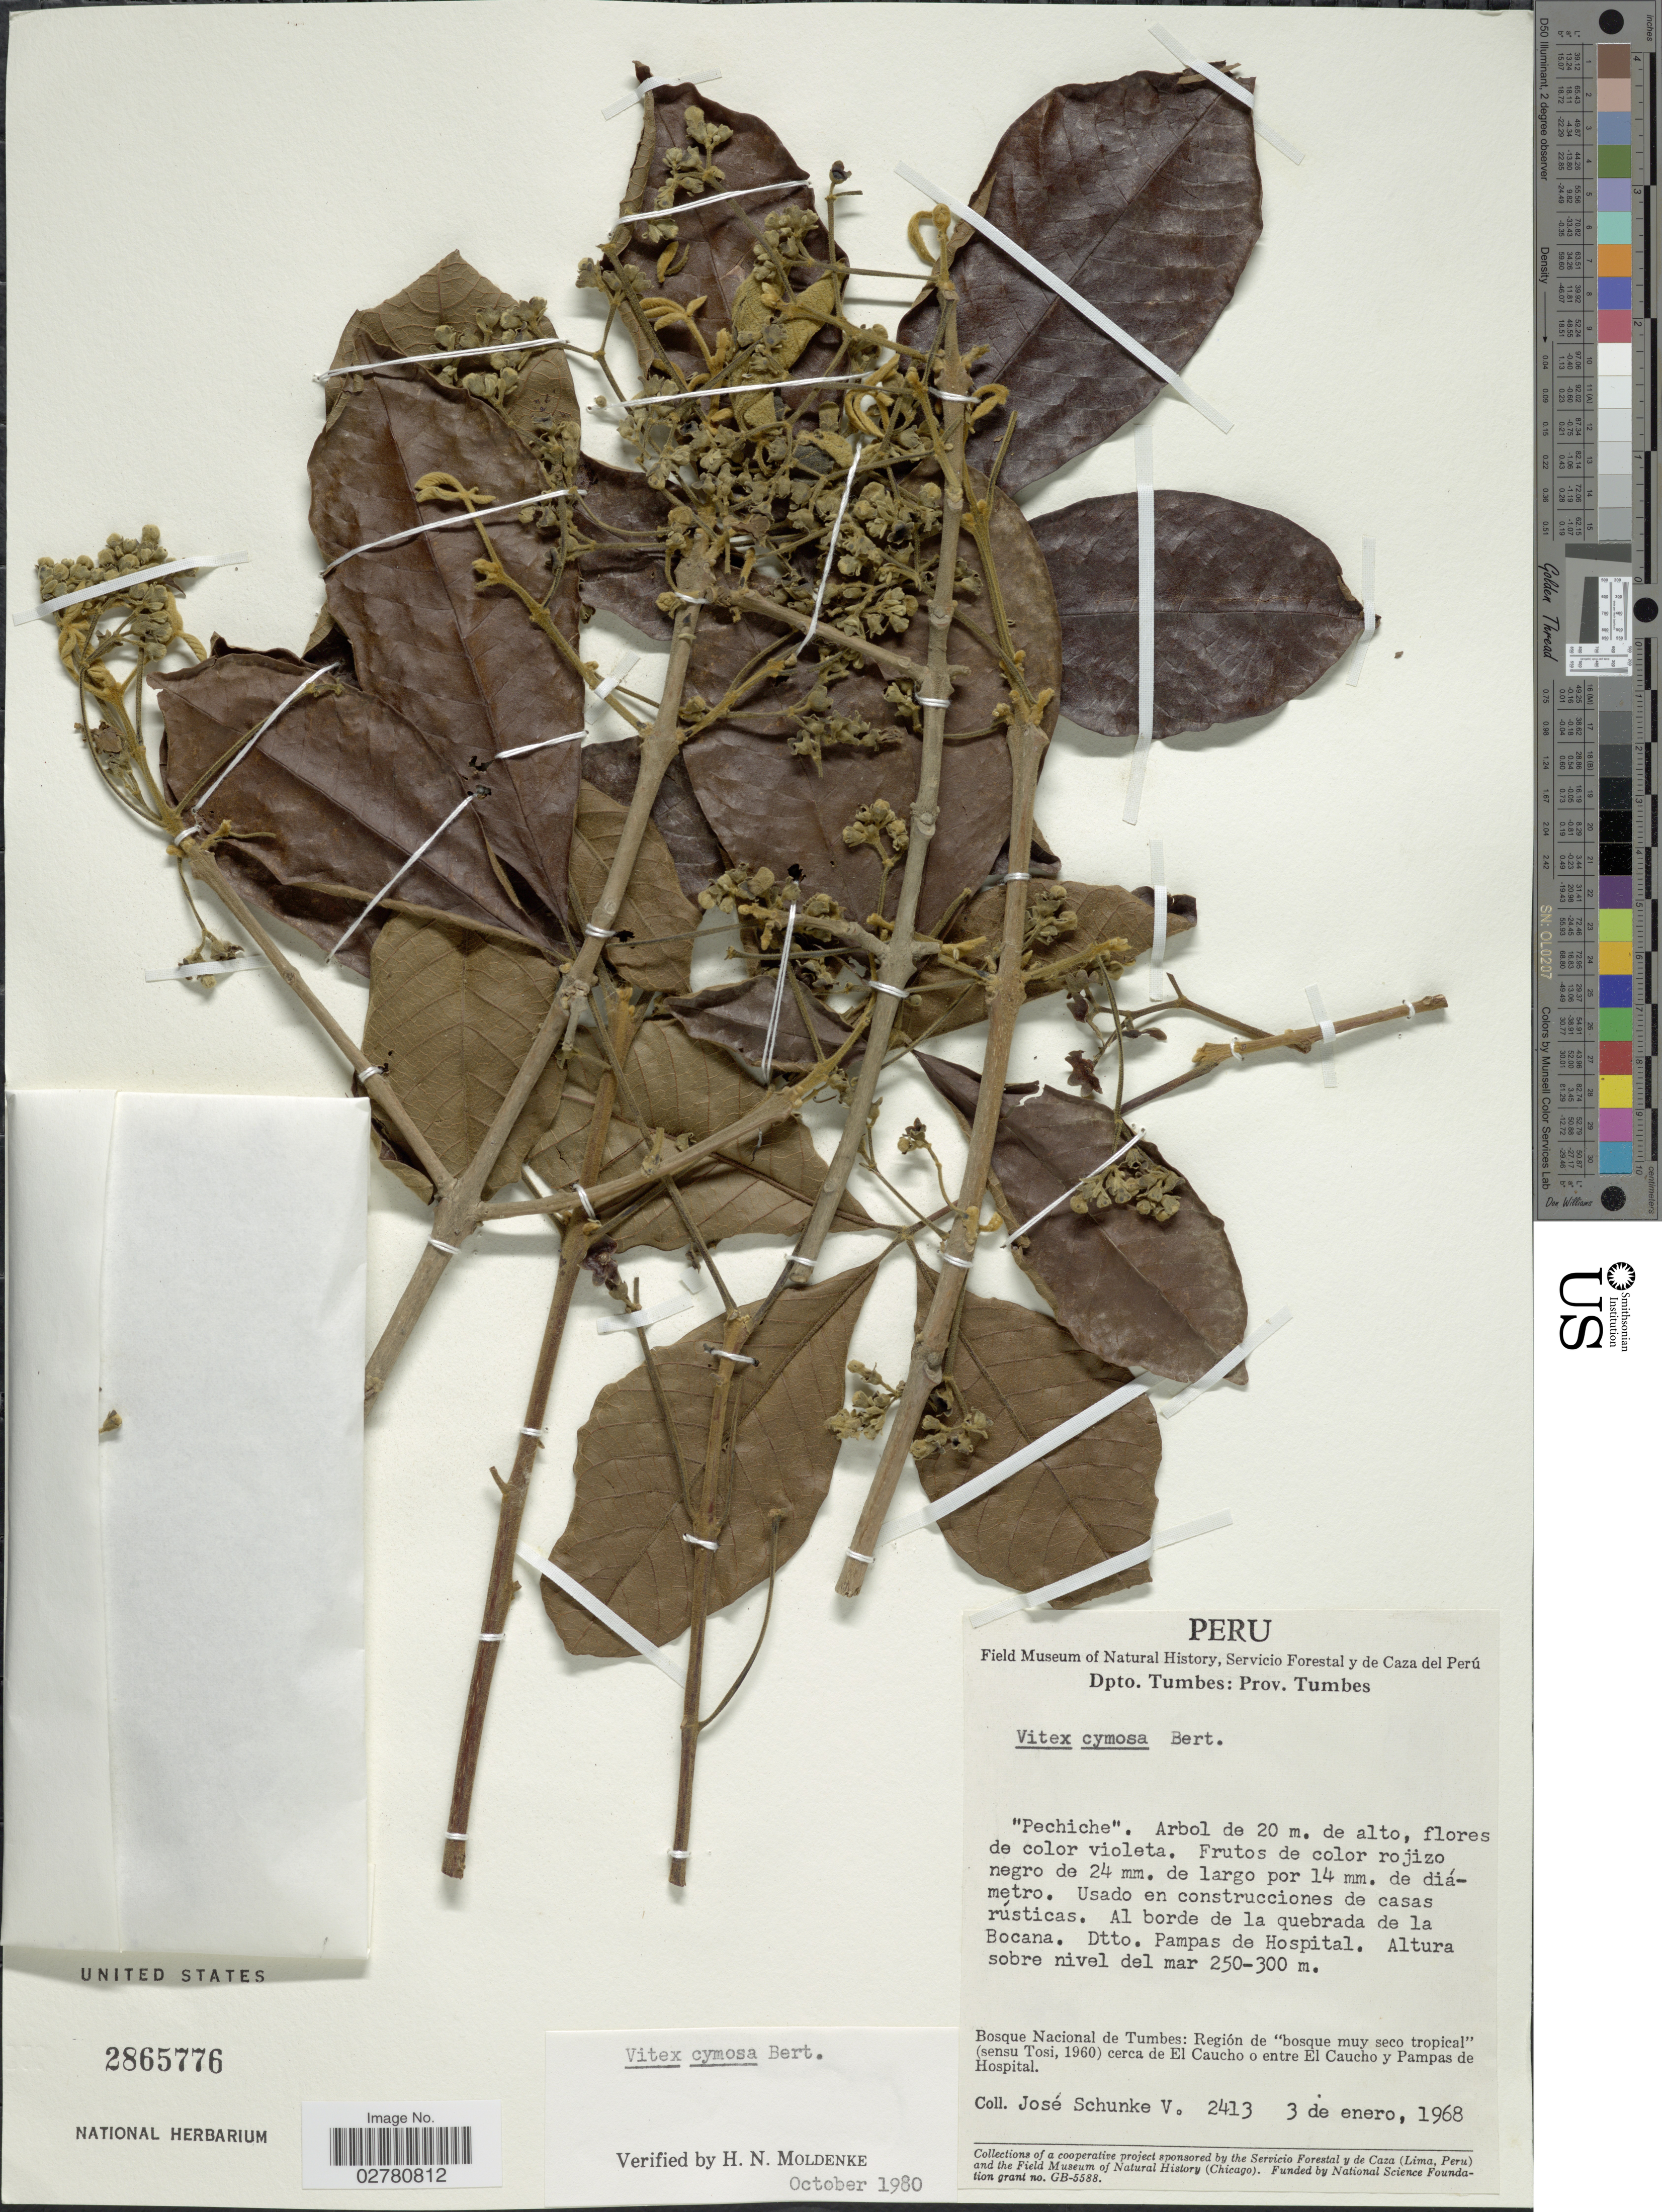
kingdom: Plantae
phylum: Tracheophyta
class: Magnoliopsida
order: Lamiales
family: Lamiaceae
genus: Vitex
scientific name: Vitex cymosa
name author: Bertero ex Spreng.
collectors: J. Schunke Vigo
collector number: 2413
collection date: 1968-01-03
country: Peru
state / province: Tumbes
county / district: Tumbes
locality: Dpto. Tumbes: Prov. Tumbes. Al borde de la quebrada de la Bocana. Dtto. Pampas de Hospital. Bosque Nacional de Tumbes: Región de "bosque muy seco tropical" (sensu Tosi, 1960) cerca de El Caucho o entre El Caucho y Pampas de Hospital.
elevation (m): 250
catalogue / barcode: US 2865776